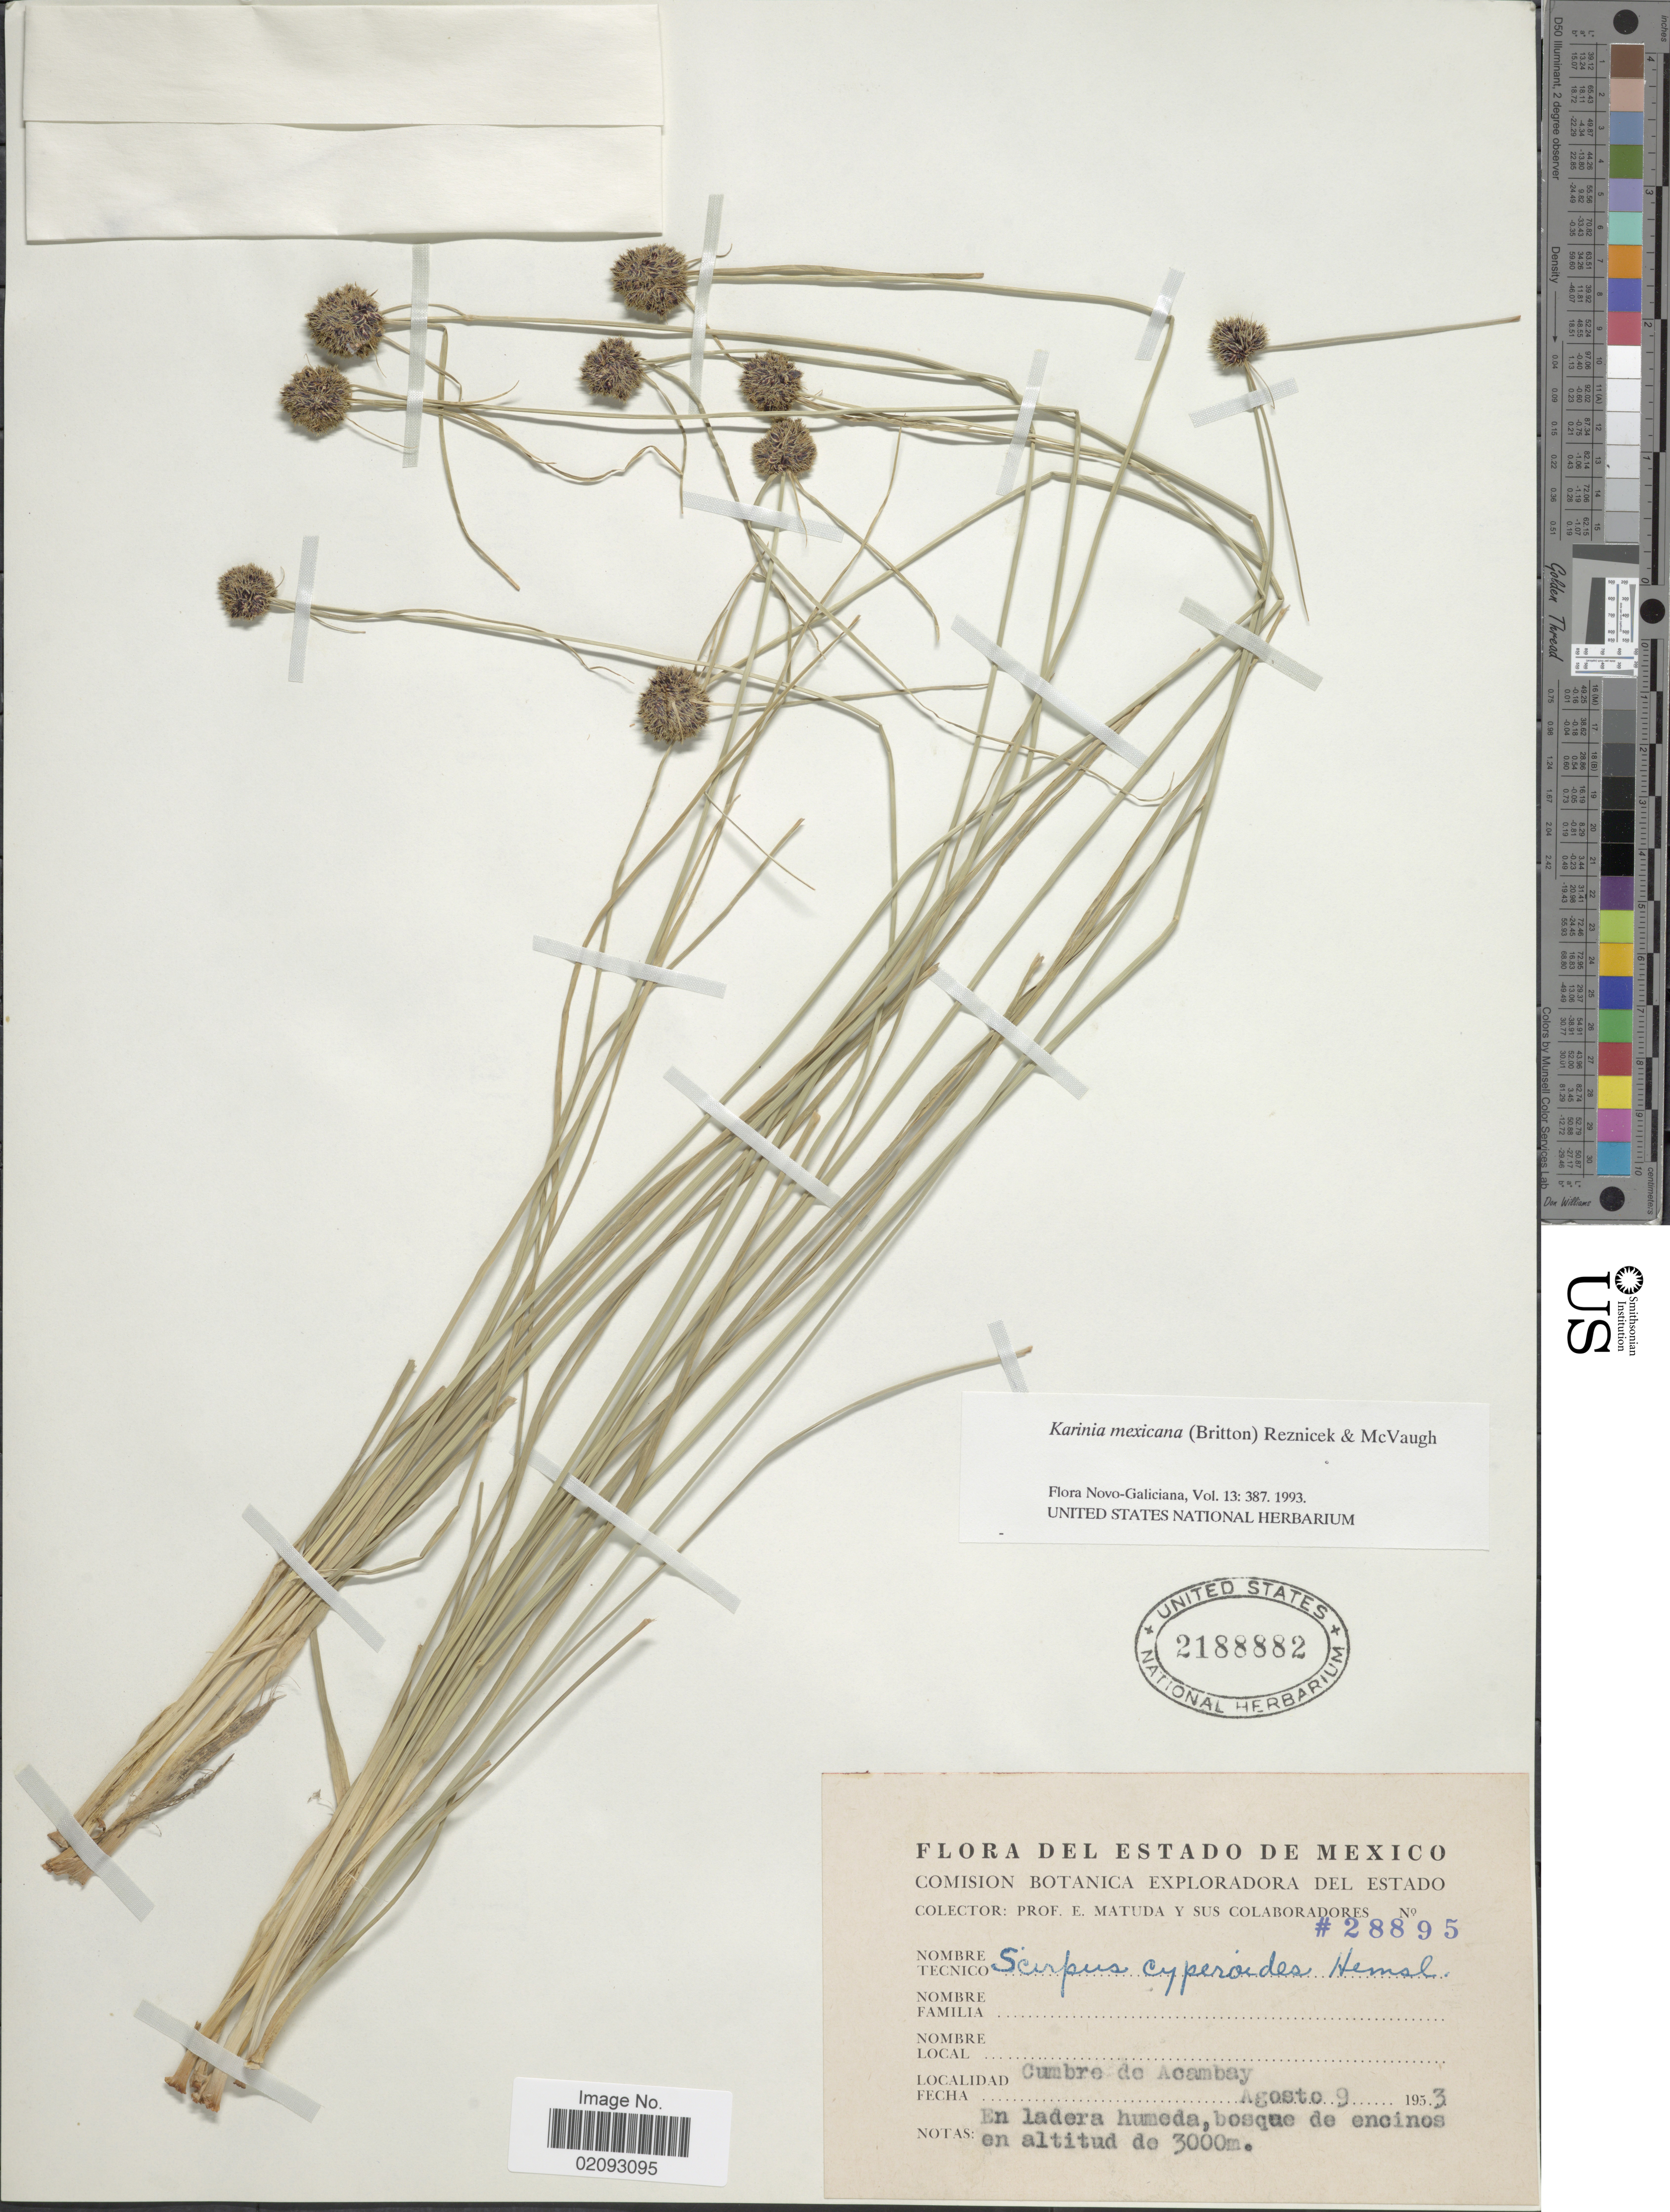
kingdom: Plantae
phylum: Tracheophyta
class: Liliopsida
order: Poales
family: Cyperaceae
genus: Scirpoides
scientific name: Scirpoides mexicana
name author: (C.B. Clarke ex Britton) Goetgh. ex C. S. Reid & J.R. Carter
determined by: Strong, Mark T., (BOT), Smithsonian Institution - National Museum of Natural History (UNITED STATES)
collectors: E. Matuda & Sus Colaboradores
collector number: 28895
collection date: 1953-08-09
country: Mexico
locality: Cumbre de Acambay, En ladera humeda, bosque de encinos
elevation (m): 3000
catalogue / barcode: US 2188882